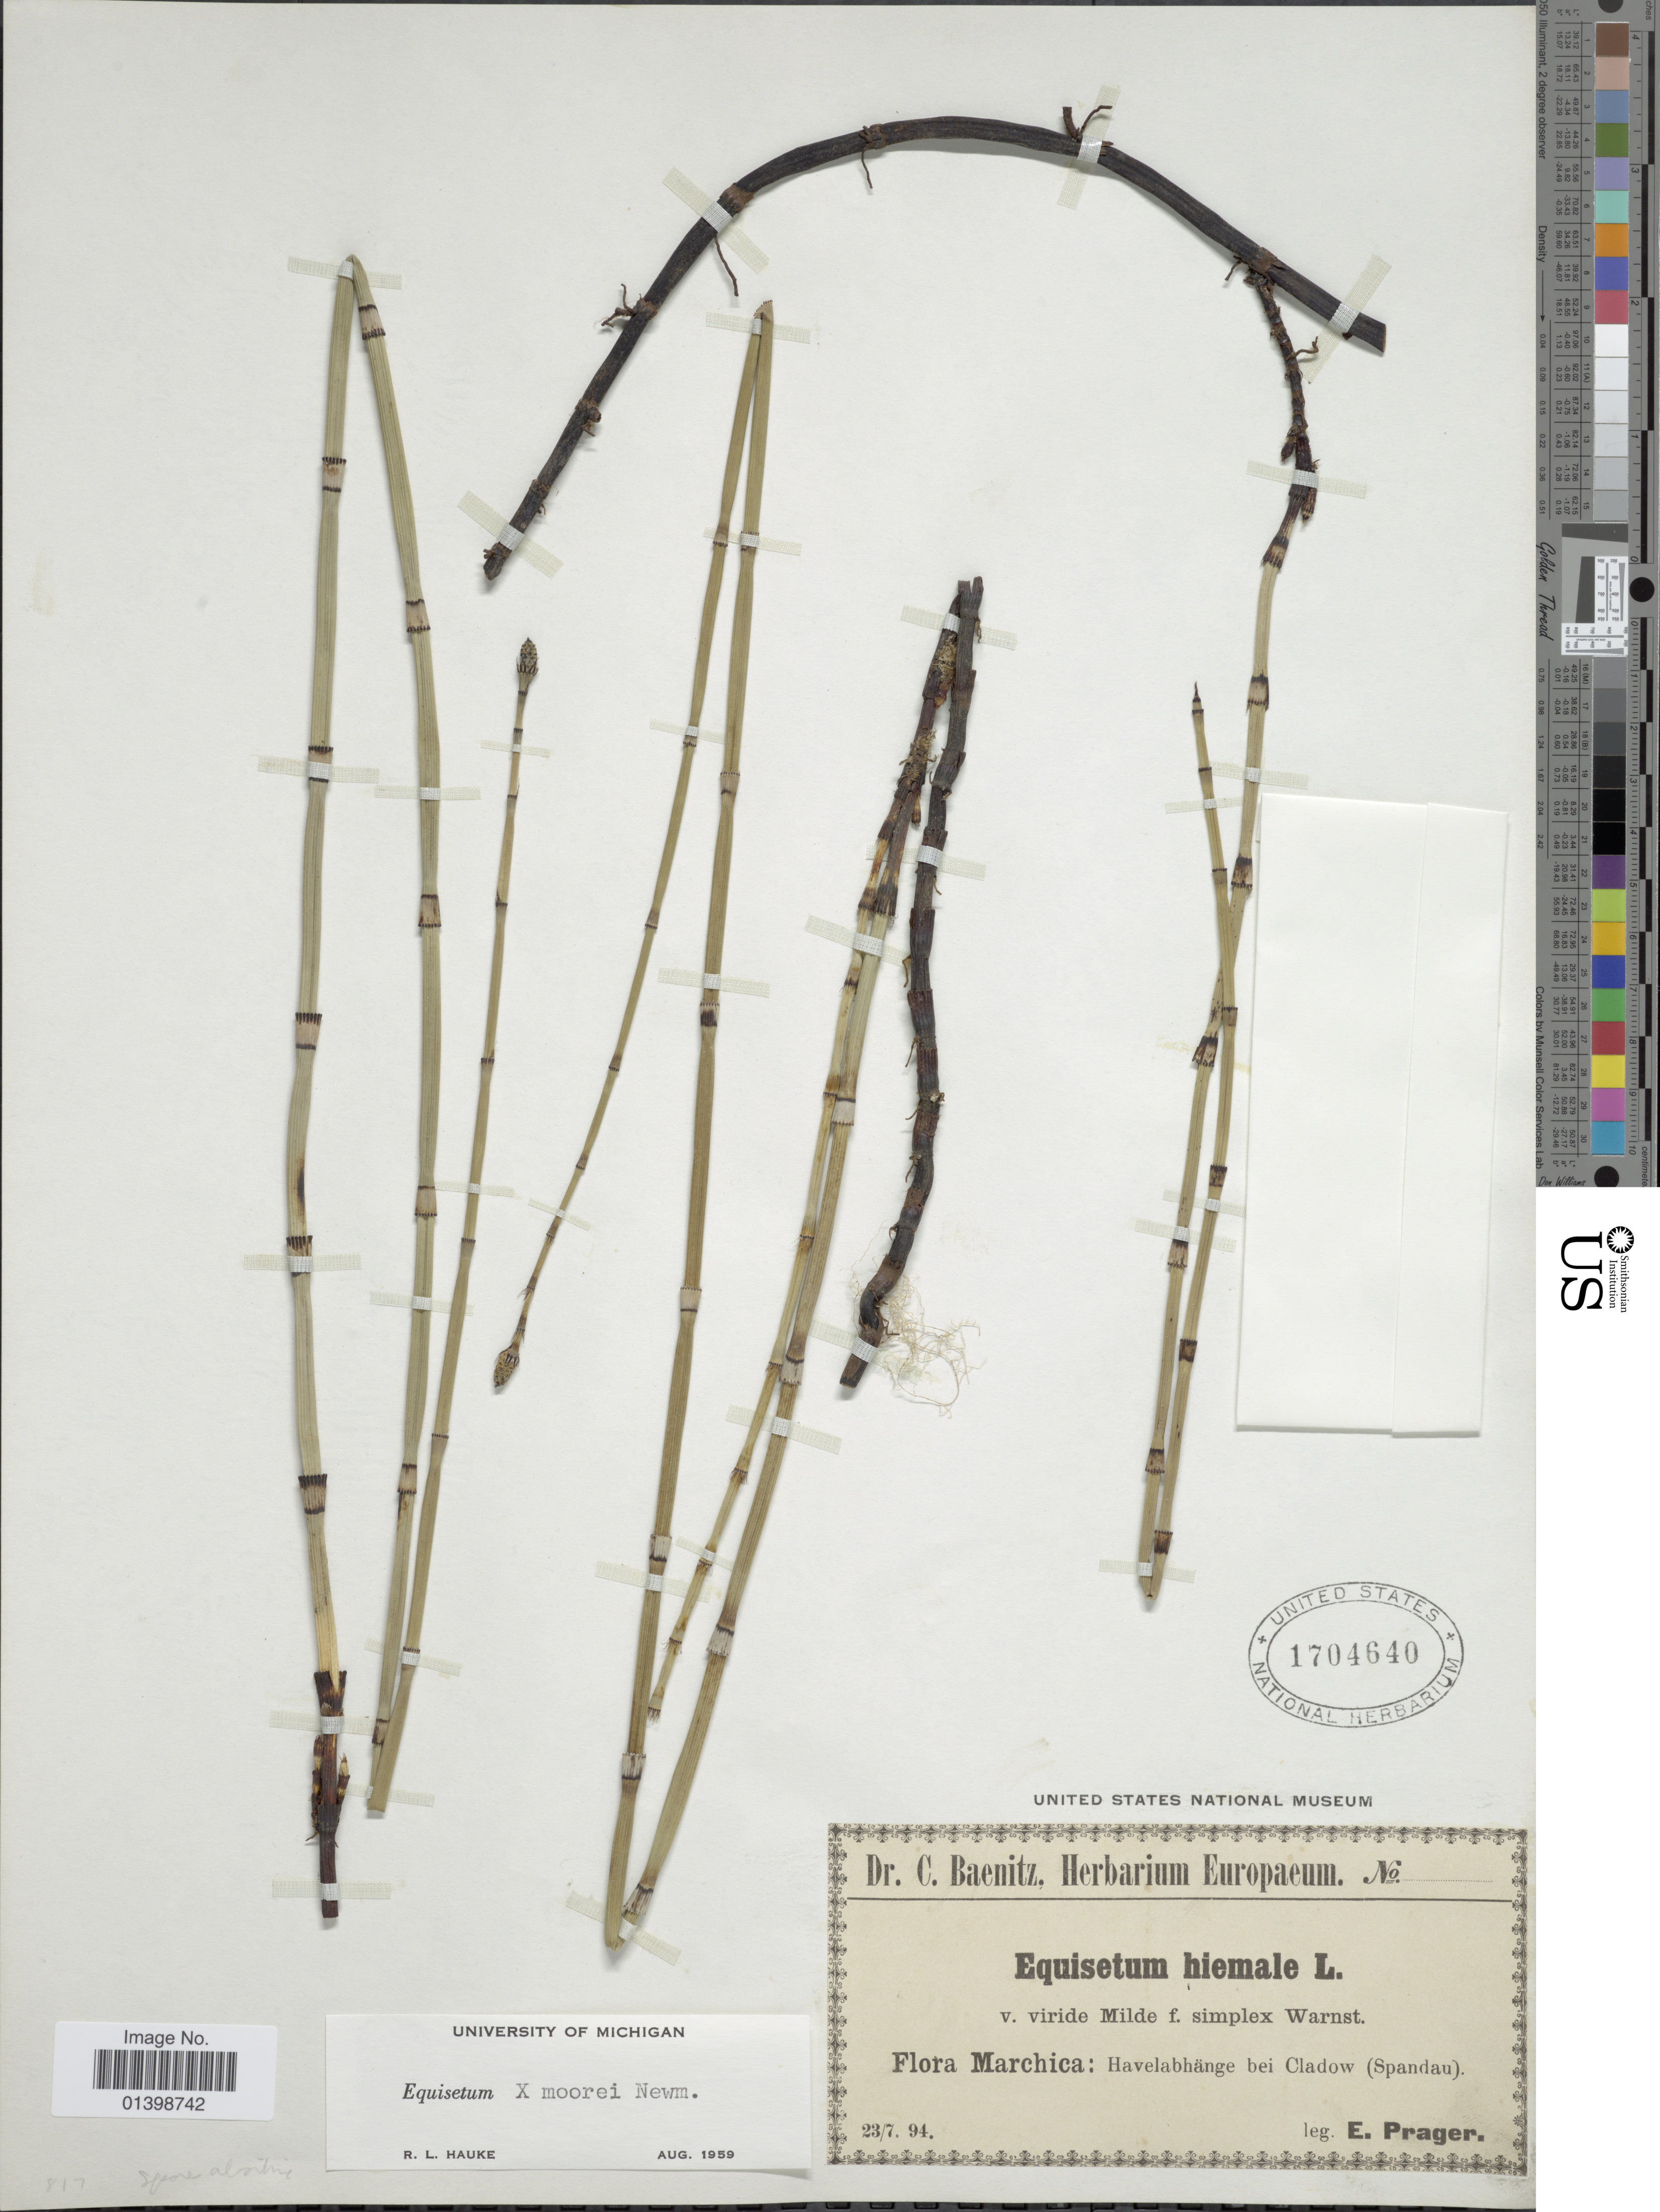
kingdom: Plantae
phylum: Tracheophyta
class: Polypodiopsida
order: Equisetales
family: Equisetaceae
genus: Equisetum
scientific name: Equisetum moorei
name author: Newman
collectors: E. Prager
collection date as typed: Transcribed d/m/y: 23/7/94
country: Germany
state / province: Berlin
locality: Marchica: Havelabhange bei Cladow (Spandau)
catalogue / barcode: US 1704640